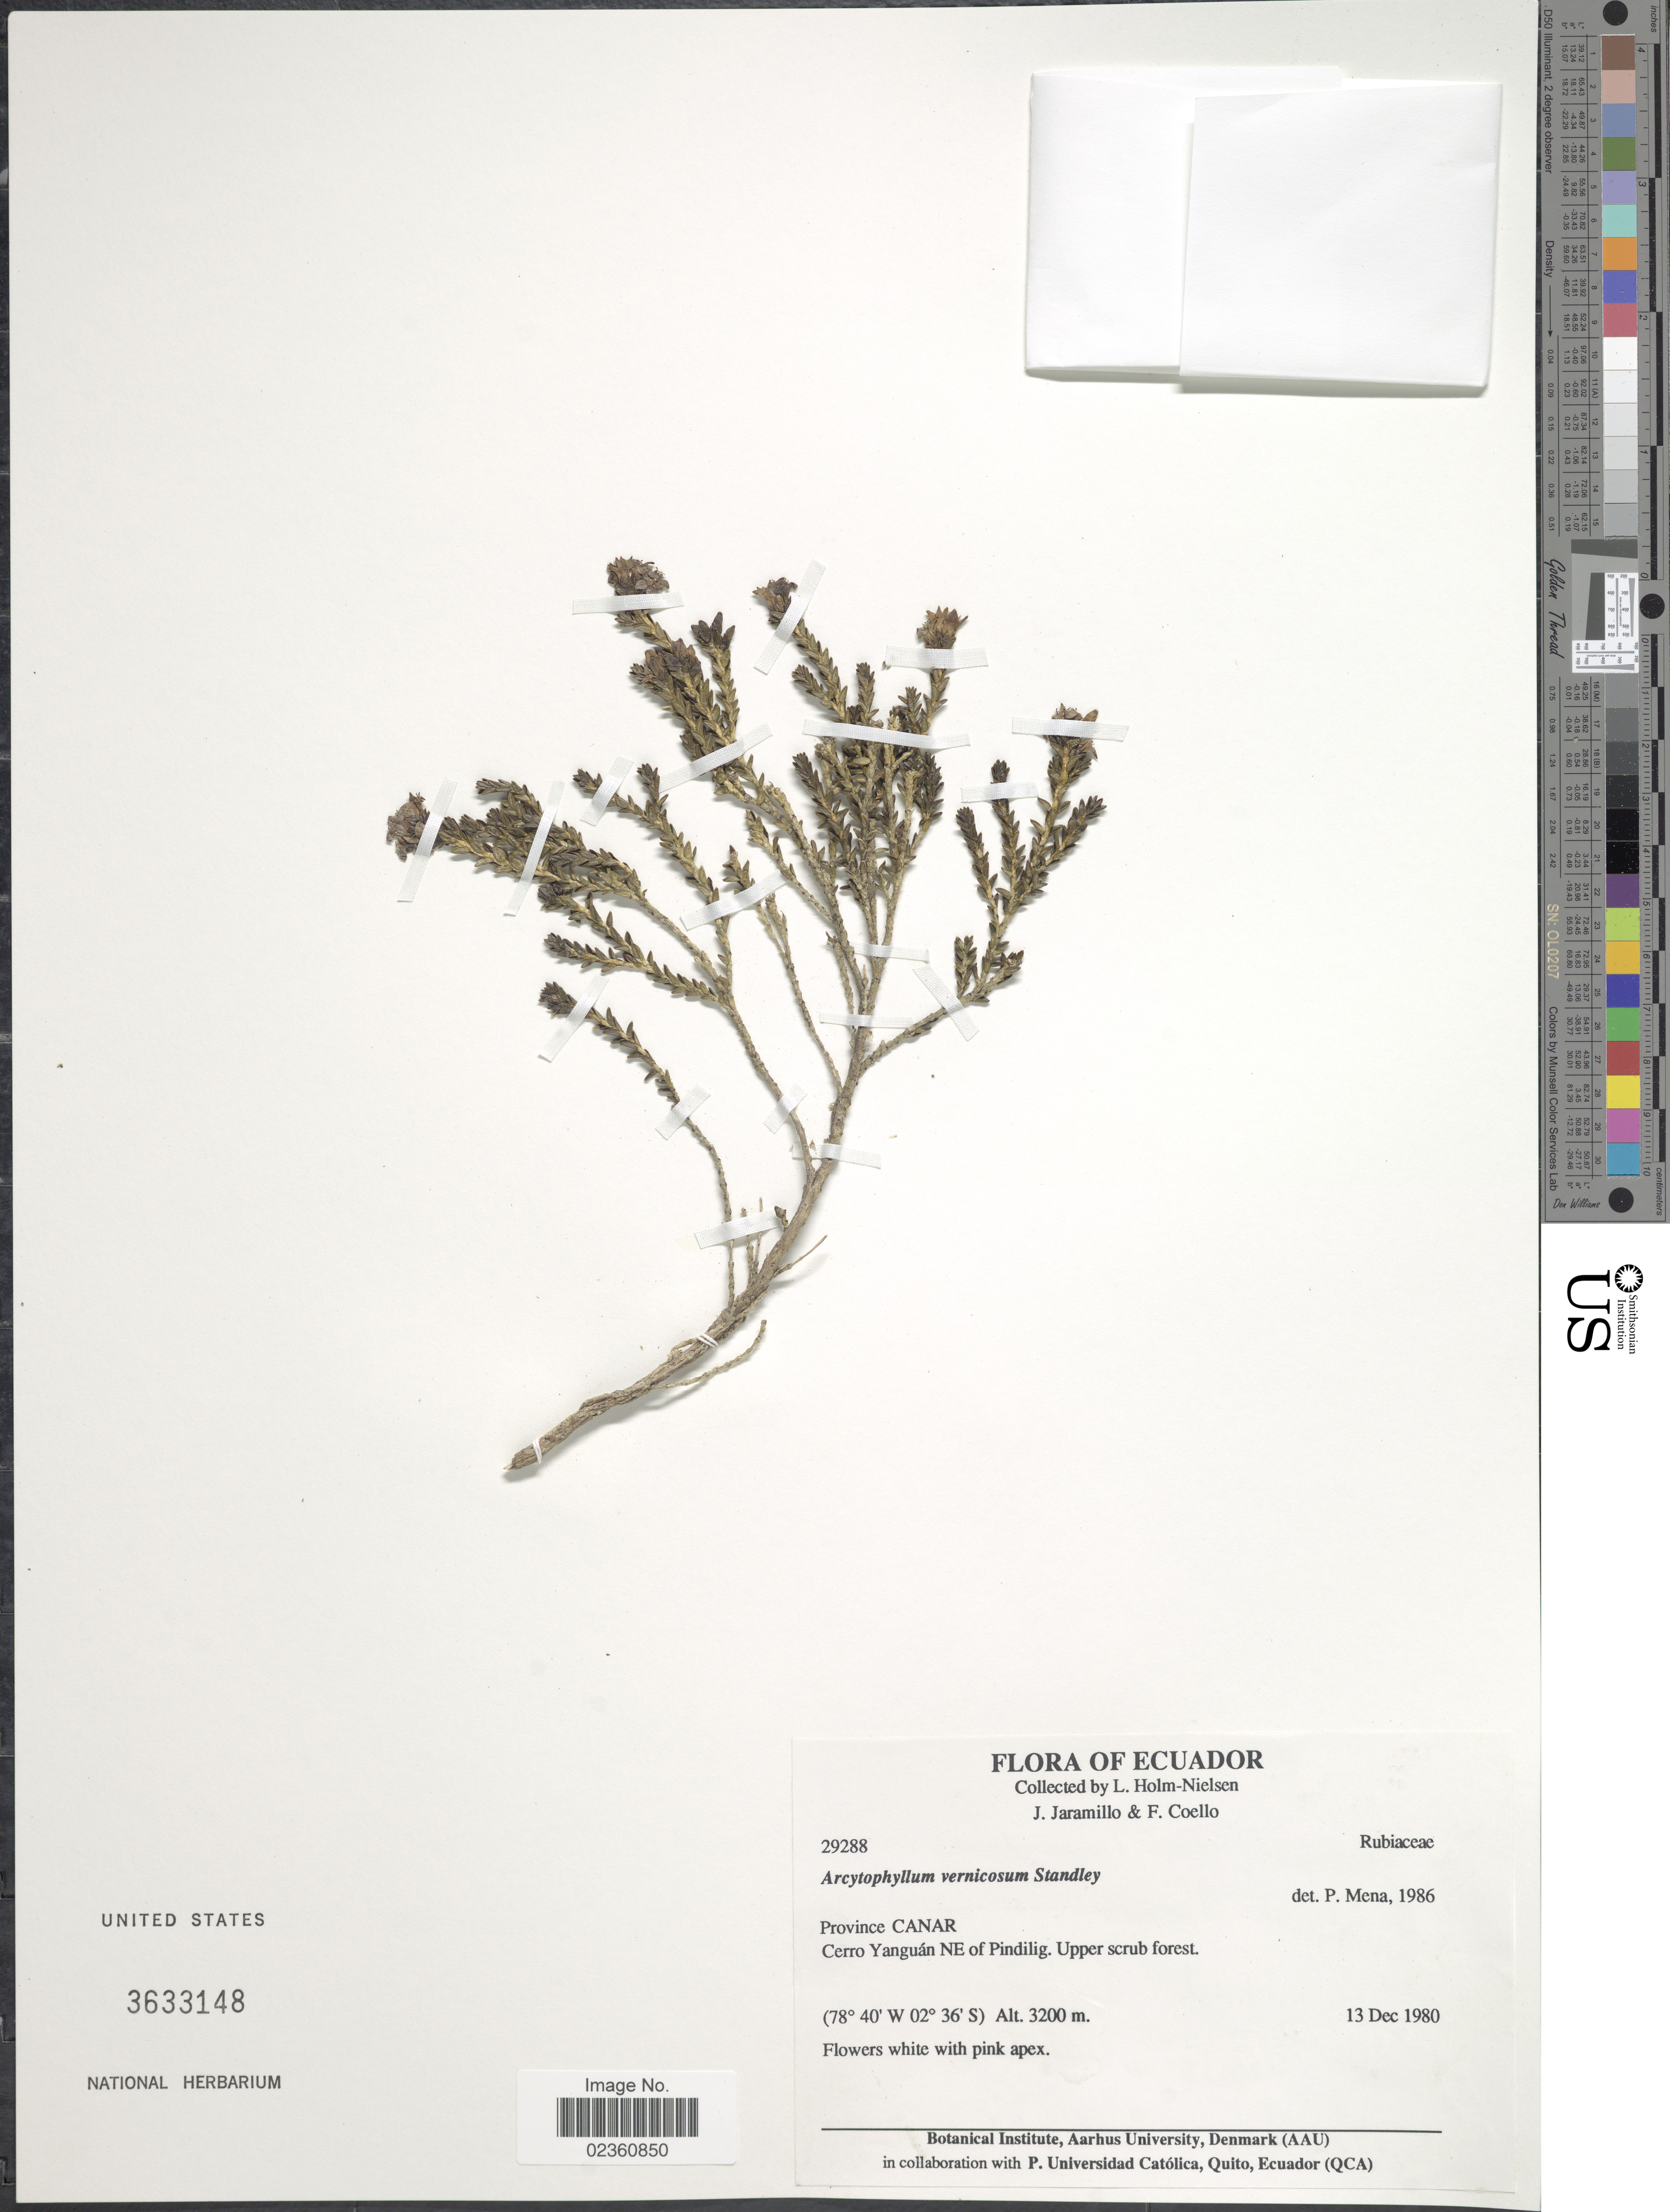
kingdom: Plantae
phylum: Tracheophyta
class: Magnoliopsida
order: Gentianales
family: Rubiaceae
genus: Arcytophyllum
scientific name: Arcytophyllum vernicosum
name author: Standl.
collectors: L. Holm-Nielsen, J. Jaramillo & F. Coello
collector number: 29288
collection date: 1980-12-13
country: Ecuador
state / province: Cañar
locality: Cerro Yanguán NE of Pindilig. Upper scrub forest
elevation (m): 3200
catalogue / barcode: US 3633148